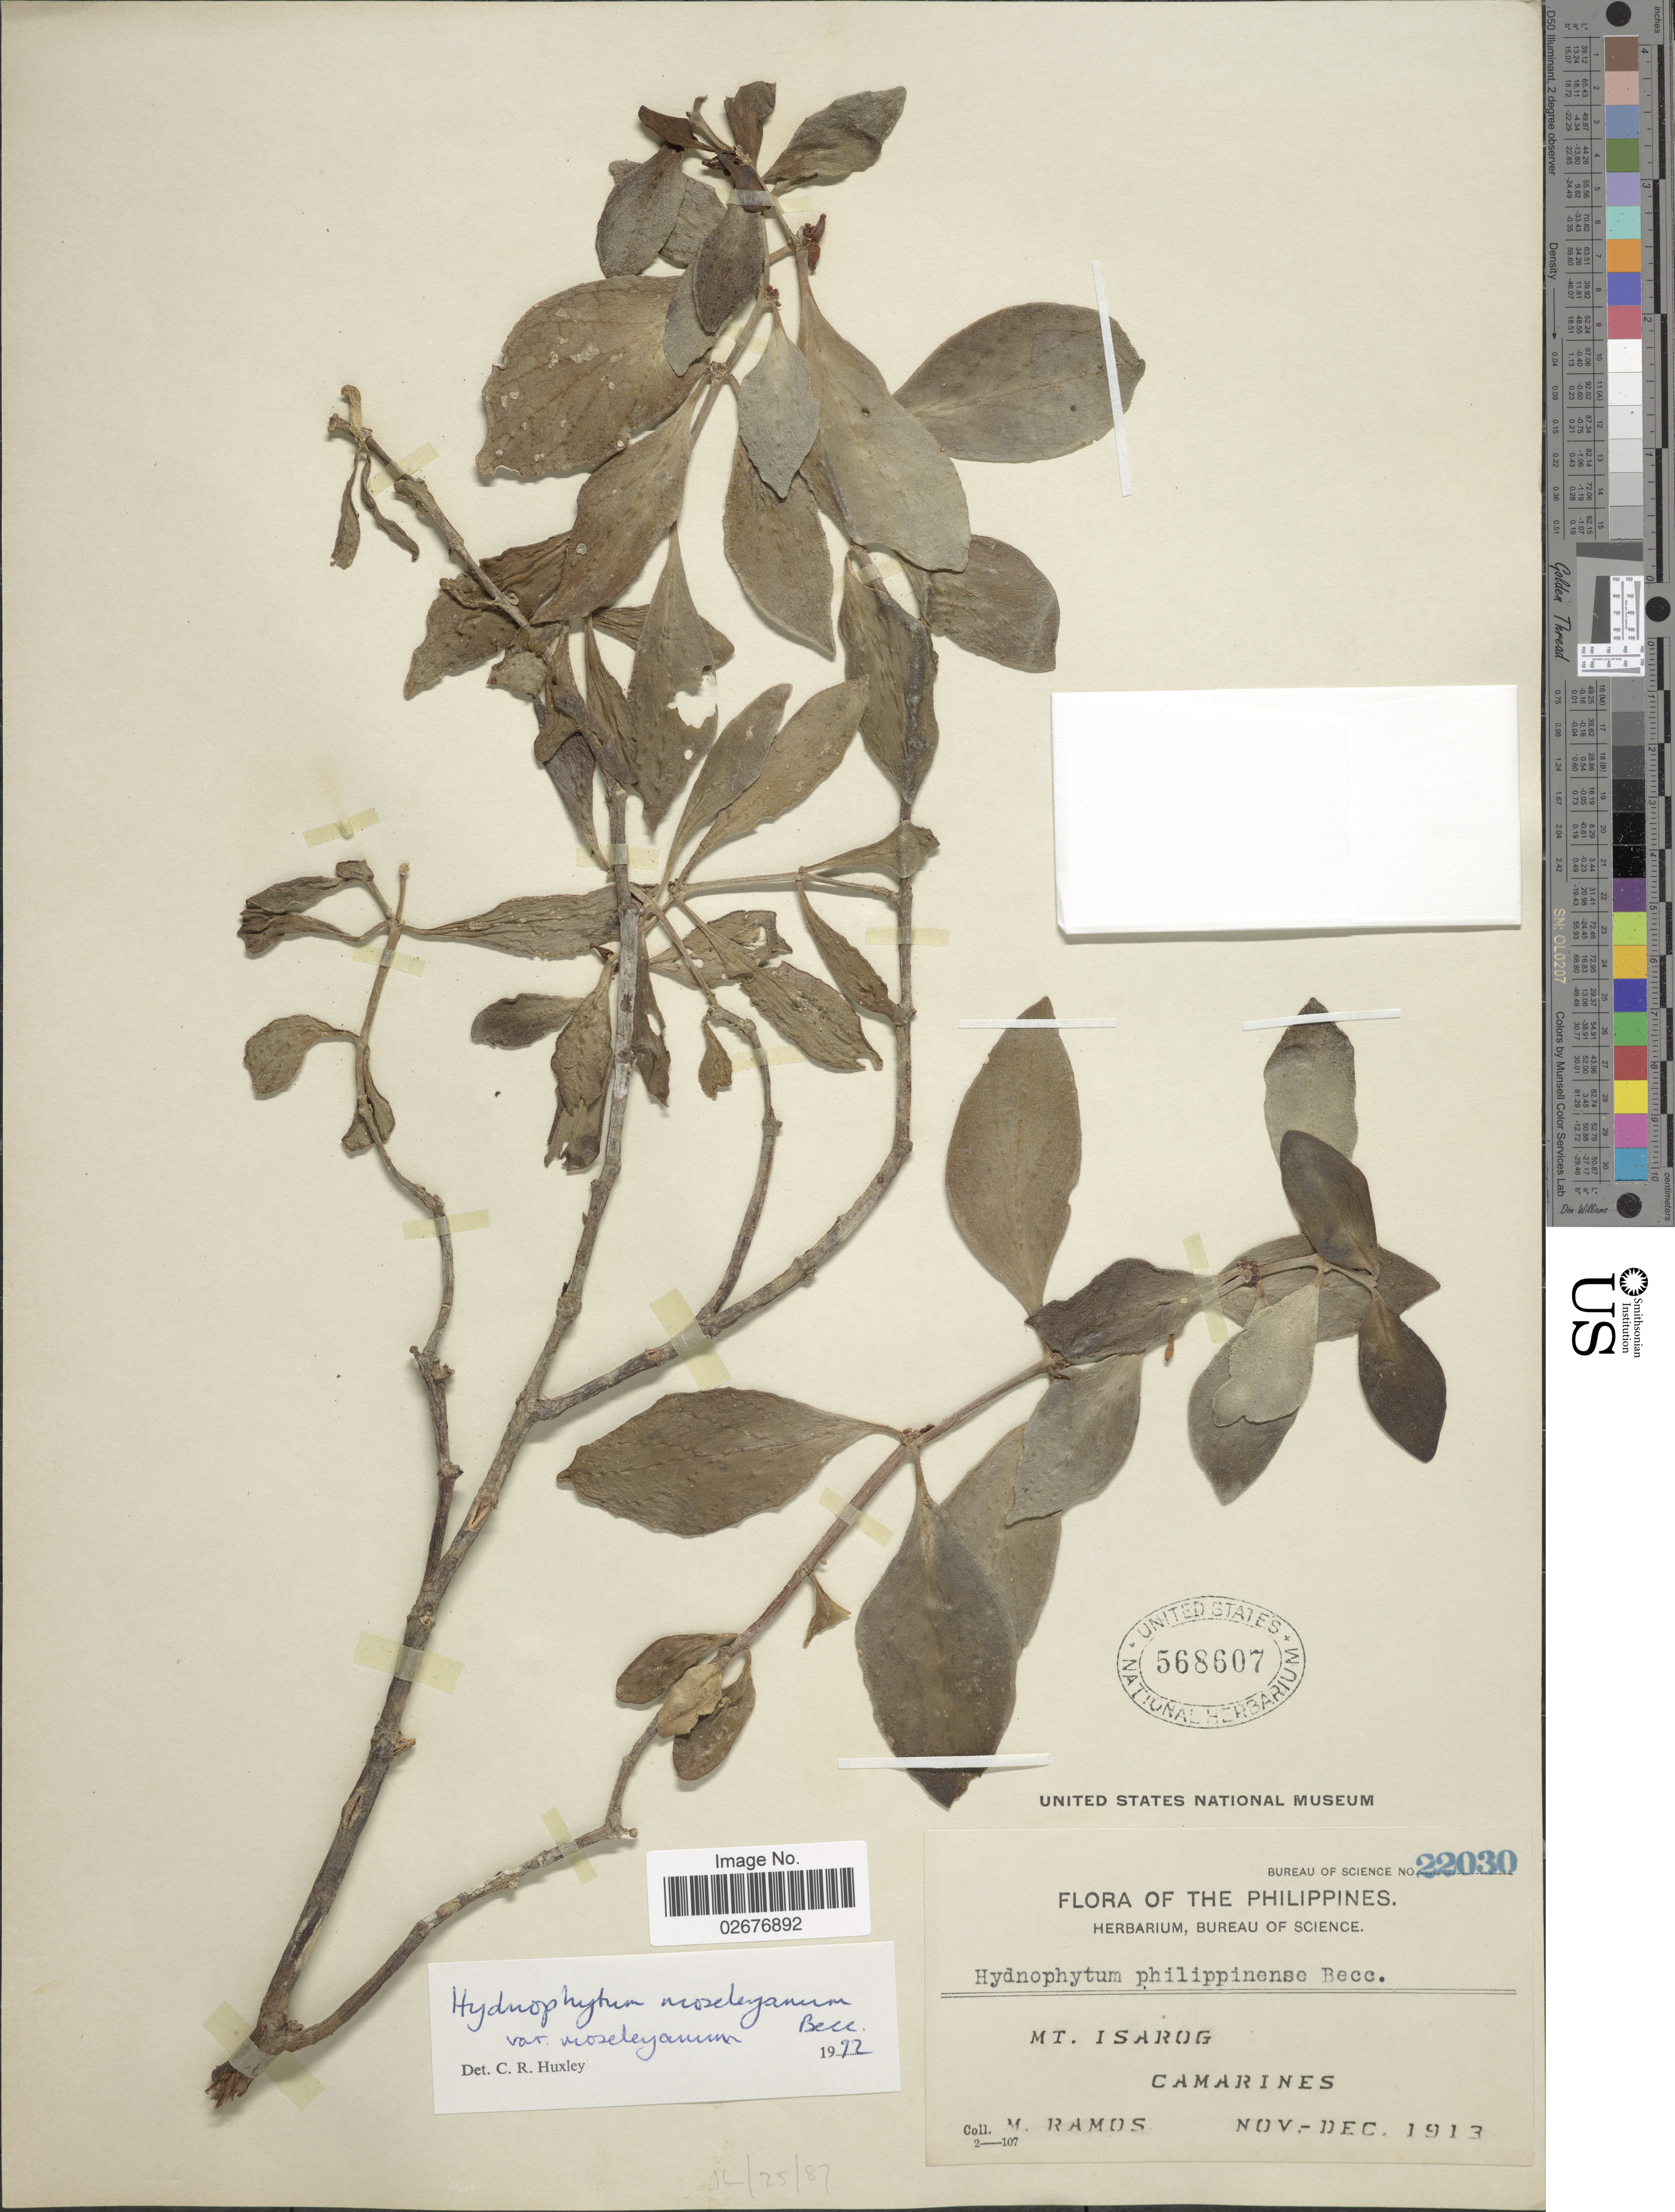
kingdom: Plantae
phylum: Tracheophyta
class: Magnoliopsida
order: Gentianales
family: Rubiaceae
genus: Hydnophytum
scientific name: Hydnophytum moseleyanum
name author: Becc.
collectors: M. Ramos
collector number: Bureau of Science 22030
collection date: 1913-11/1913-12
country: Philippines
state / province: Bicol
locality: Mt. Isarog, Camarines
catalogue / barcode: US 568607